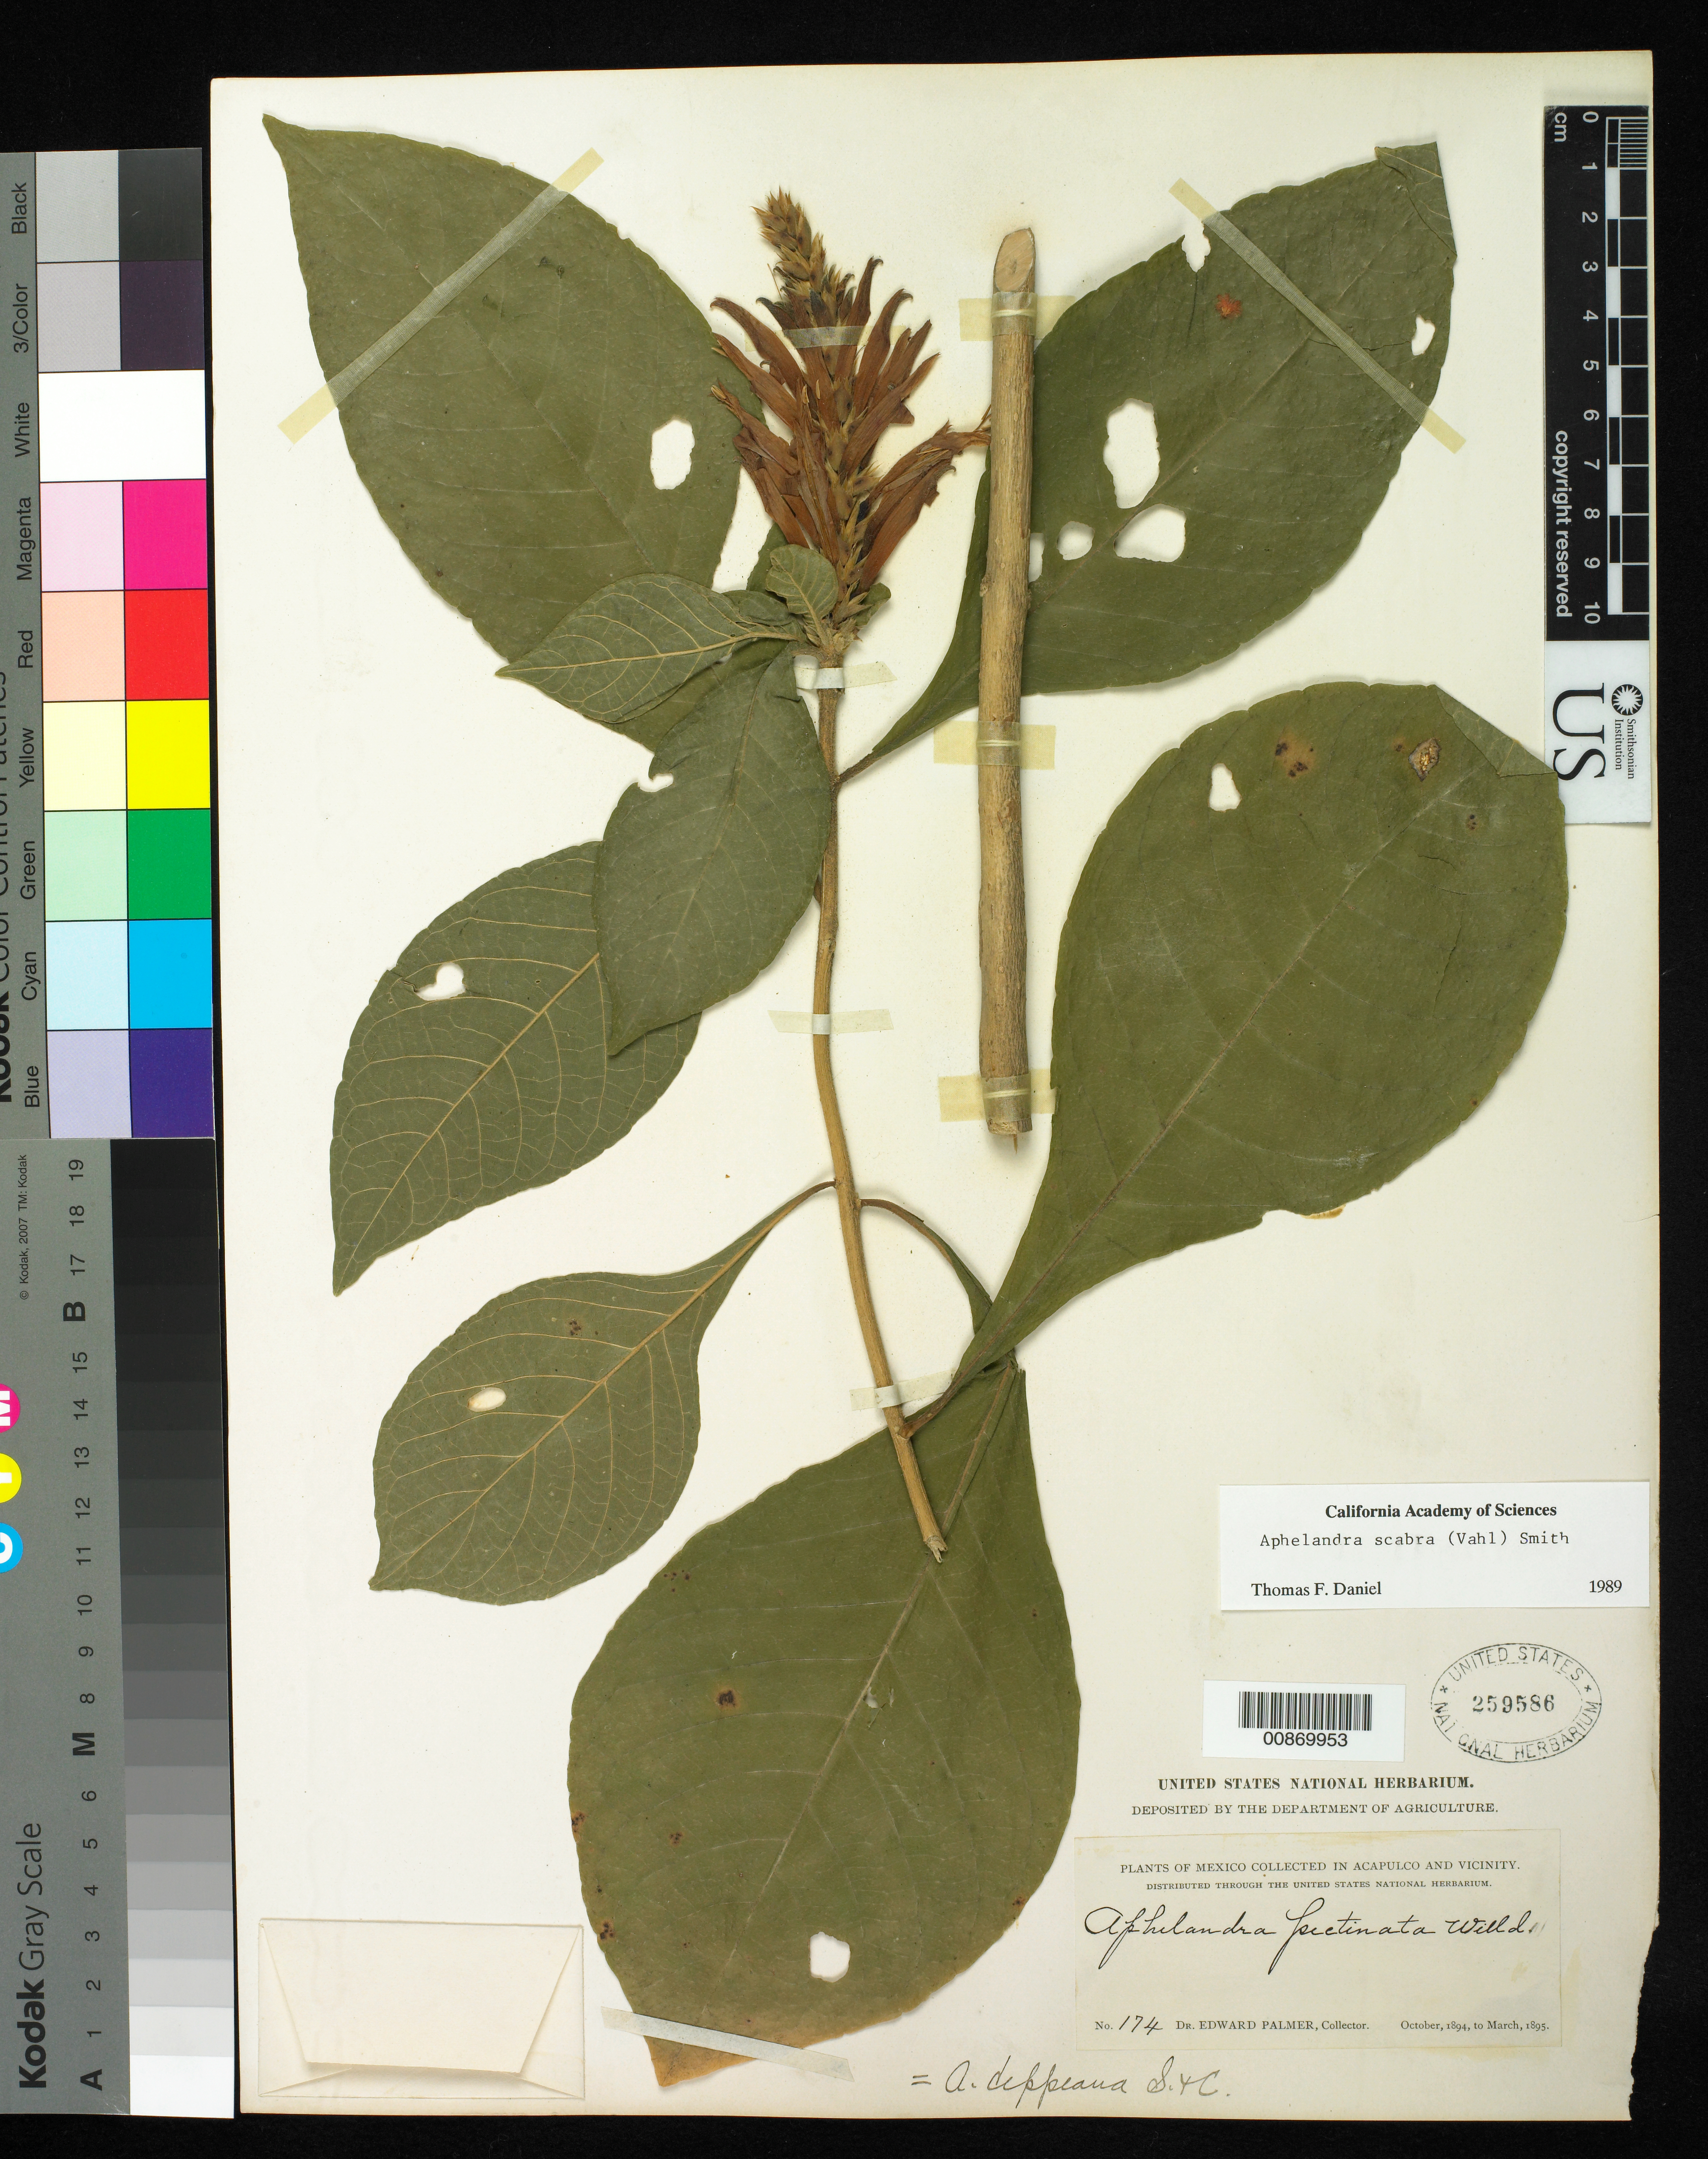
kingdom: Plantae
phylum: Tracheophyta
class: Magnoliopsida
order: Lamiales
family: Acanthaceae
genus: Aphelandra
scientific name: Aphelandra scabra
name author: (Vahl) Sm.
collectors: E. Palmer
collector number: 174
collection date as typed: Oct 1894 to -- Mar 1895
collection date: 1894-10/1895-03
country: Mexico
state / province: Guerrero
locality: Acapulco, Guerrero and vicinity.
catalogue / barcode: US 259586